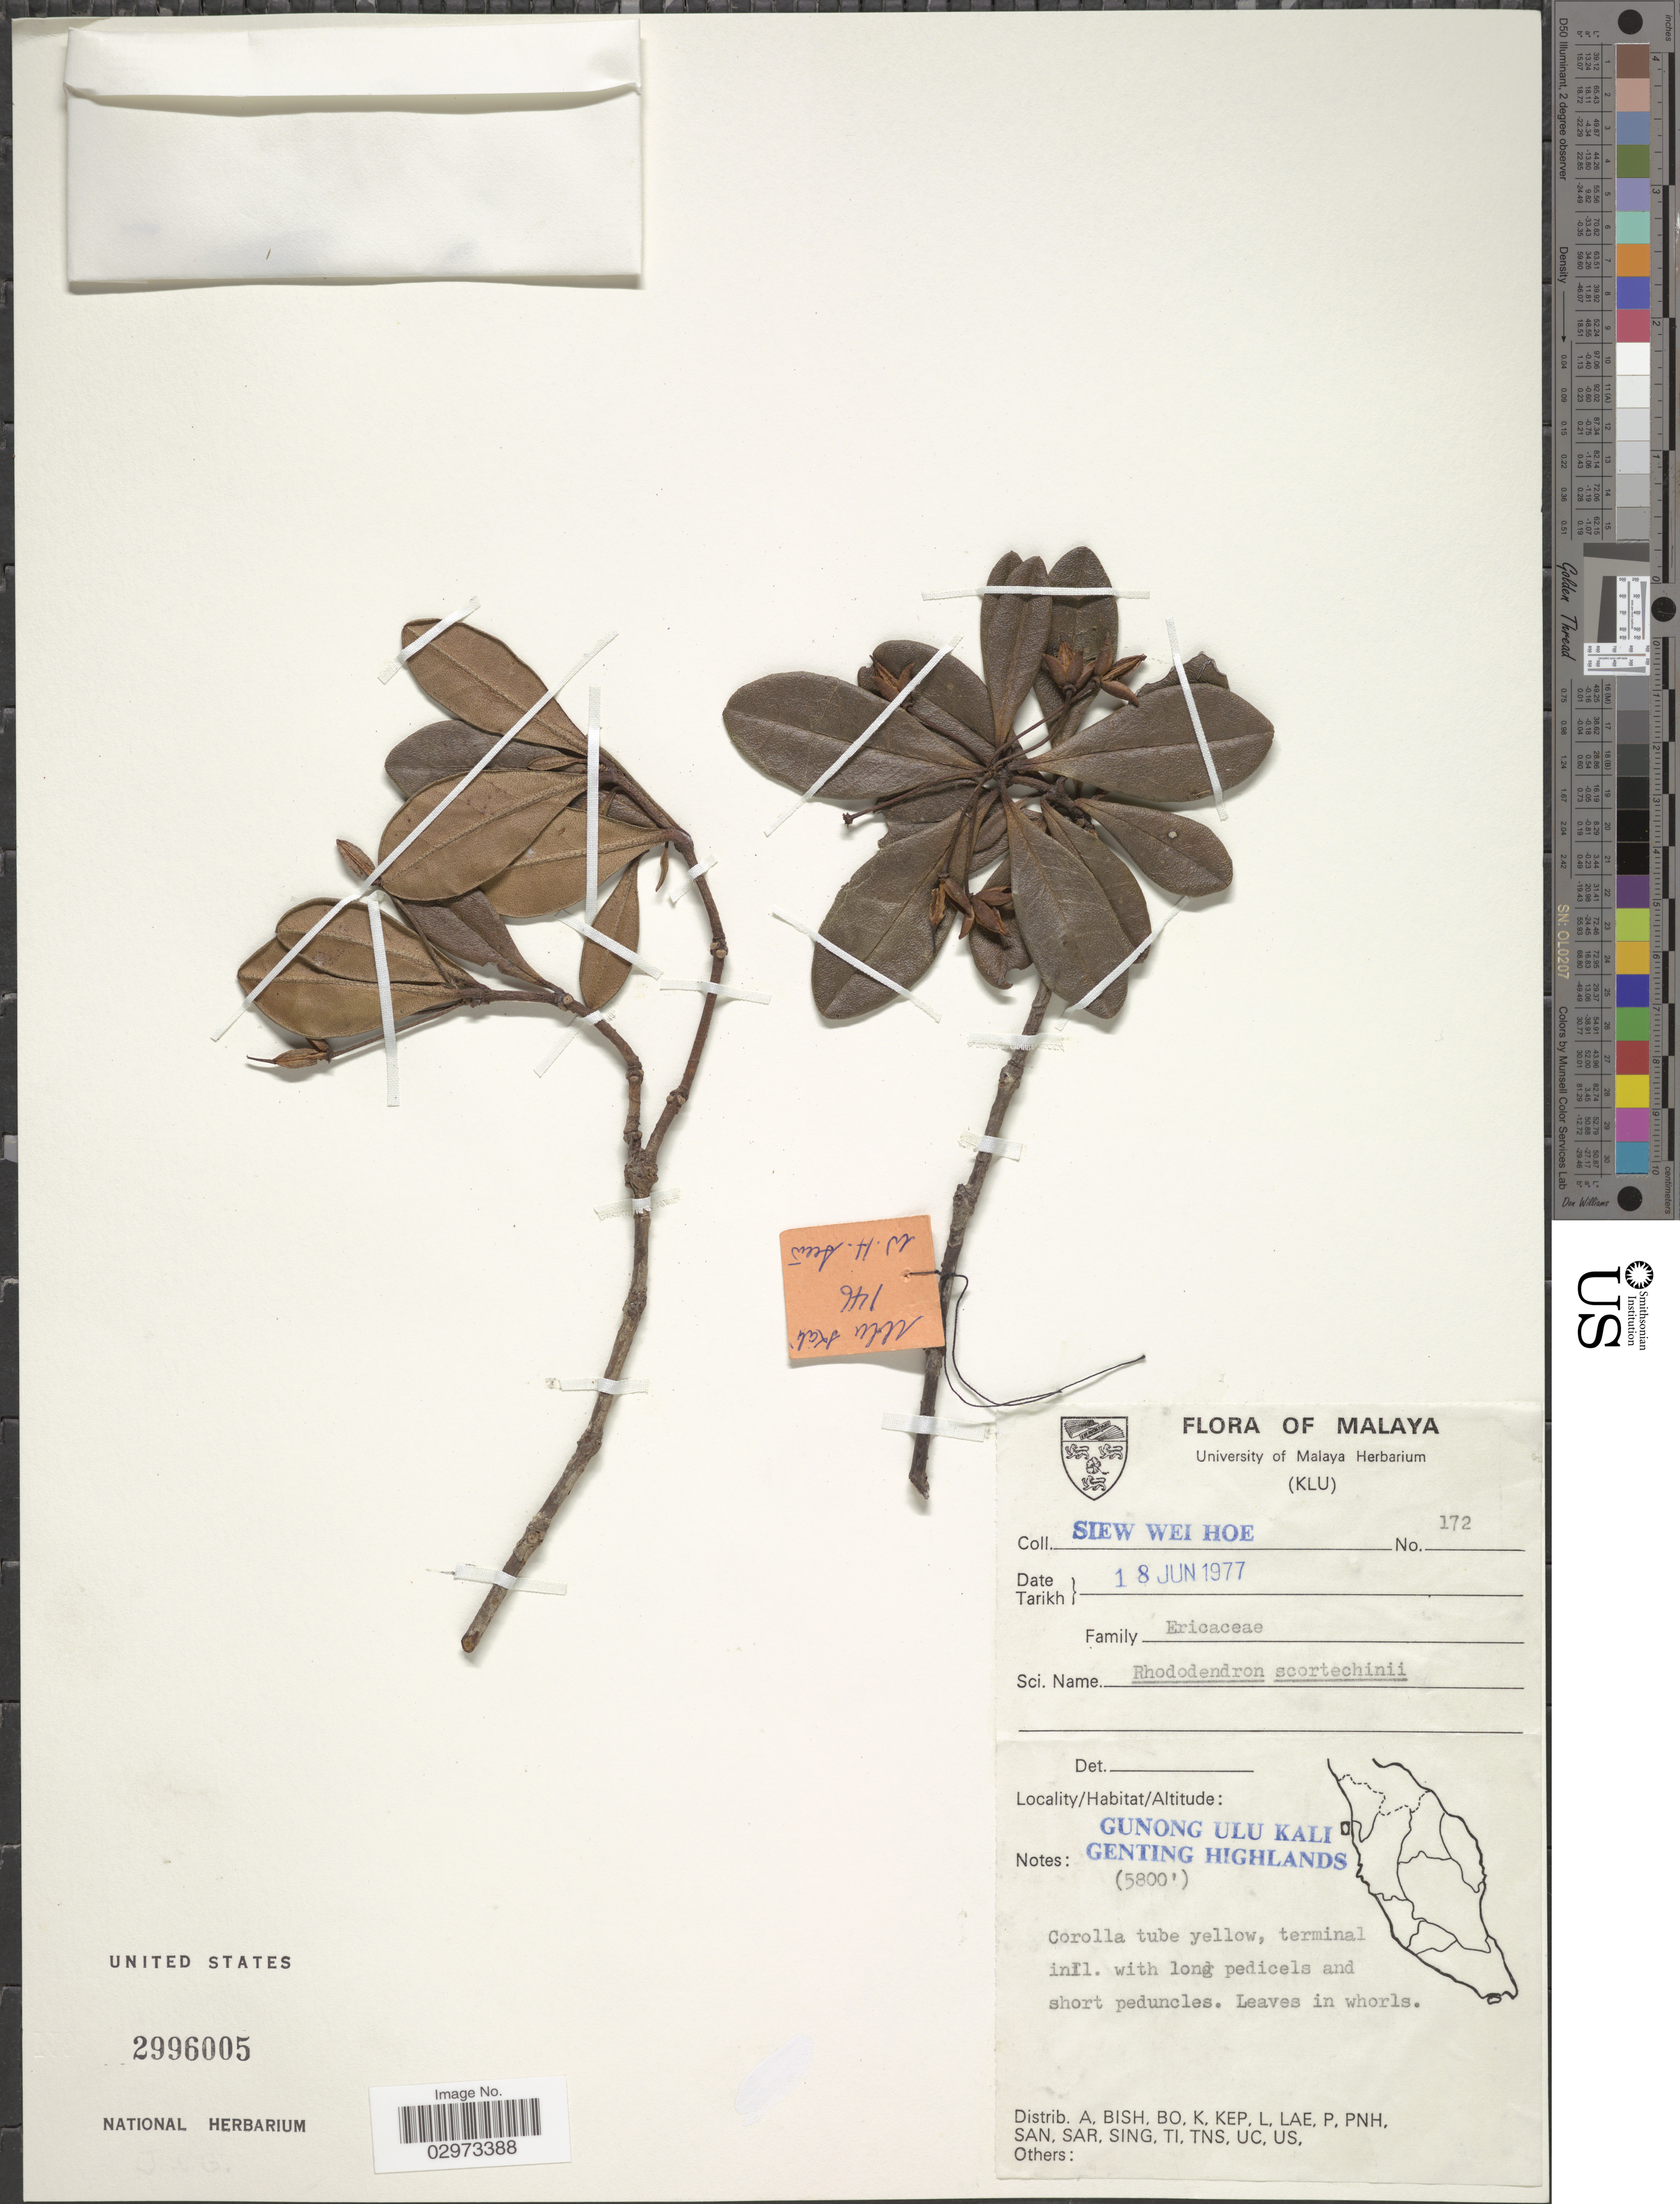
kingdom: Plantae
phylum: Tracheophyta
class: Magnoliopsida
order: Ericales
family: Ericaceae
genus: Rhododendron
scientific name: Rhododendron scottianum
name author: Hutch.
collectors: W. H. Siew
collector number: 172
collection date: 1977-06-18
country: Malaysia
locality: Malaya. Gunong Ulu Kali. Genting Highlands.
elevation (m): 1768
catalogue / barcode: US 2996005